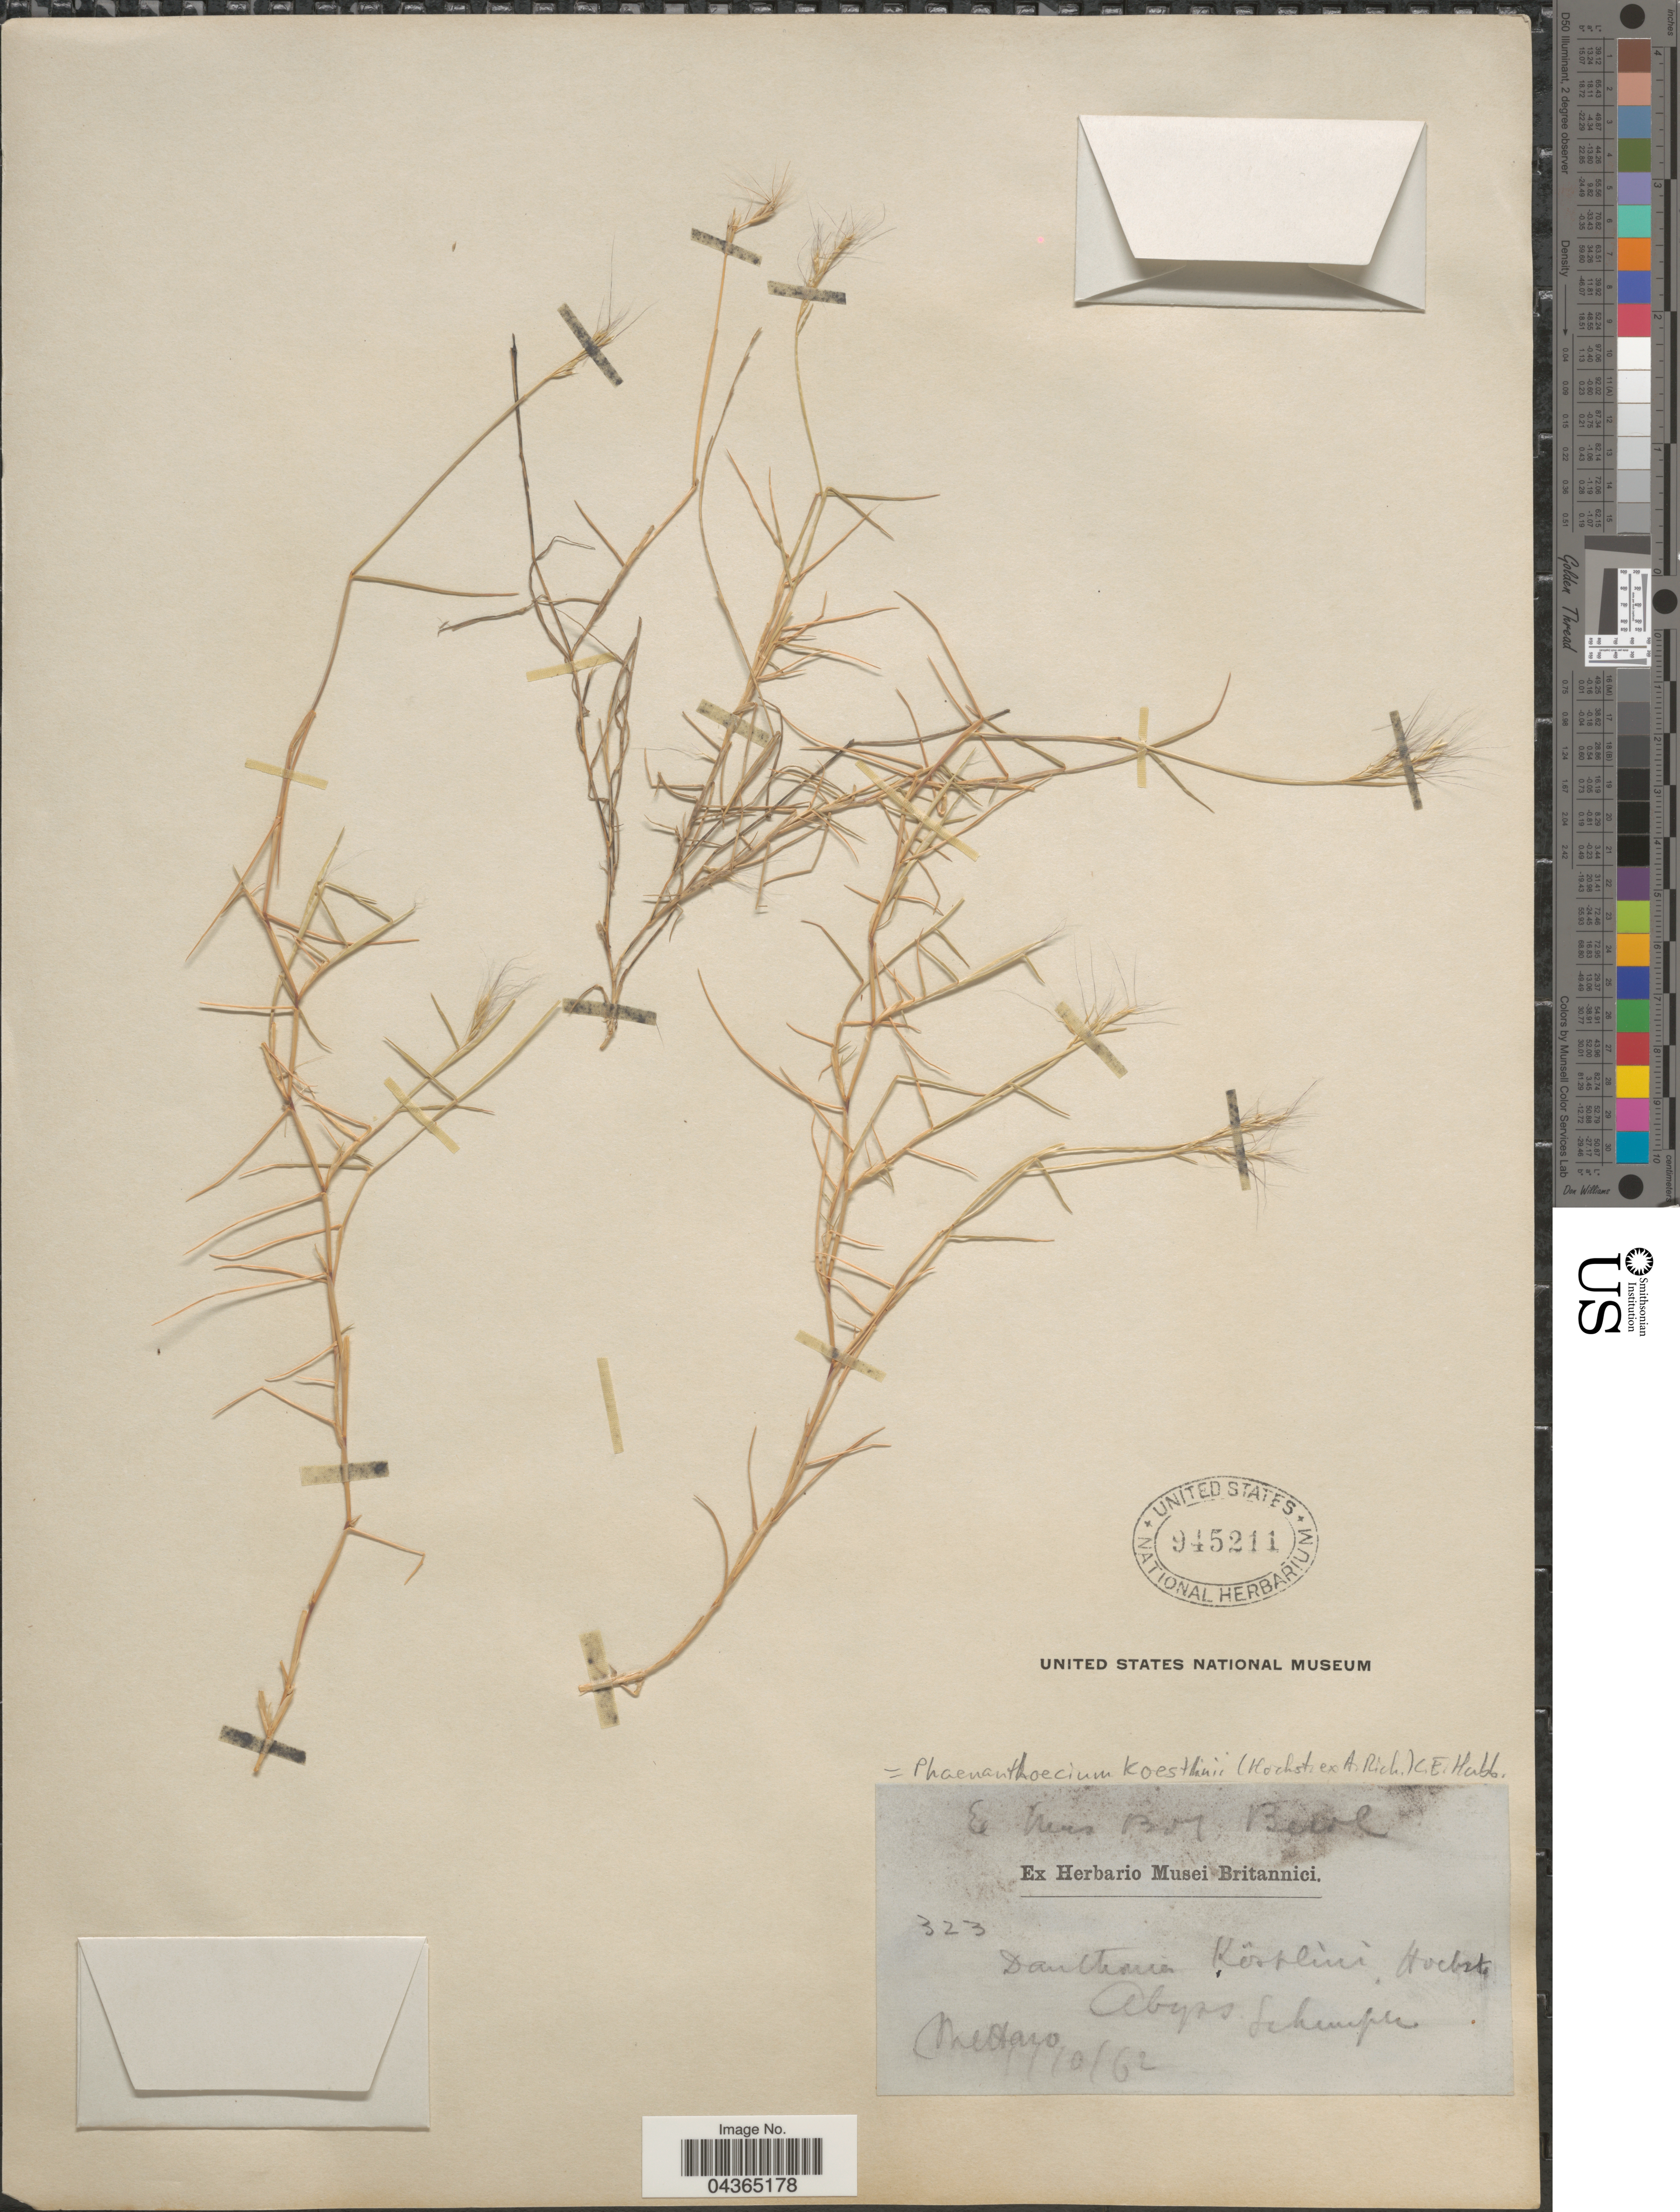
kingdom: Plantae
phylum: Tracheophyta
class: Liliopsida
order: Poales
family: Poaceae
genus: Phaenanthoecium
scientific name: Phaenanthoecium koestlini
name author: (Hochst. ex A. Rich.) C.E. Hubb.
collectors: -. Schimper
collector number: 323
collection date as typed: Transcribed d/m/y: /10/62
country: Ethiopia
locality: Abyss. Mettaro.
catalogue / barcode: US 945211